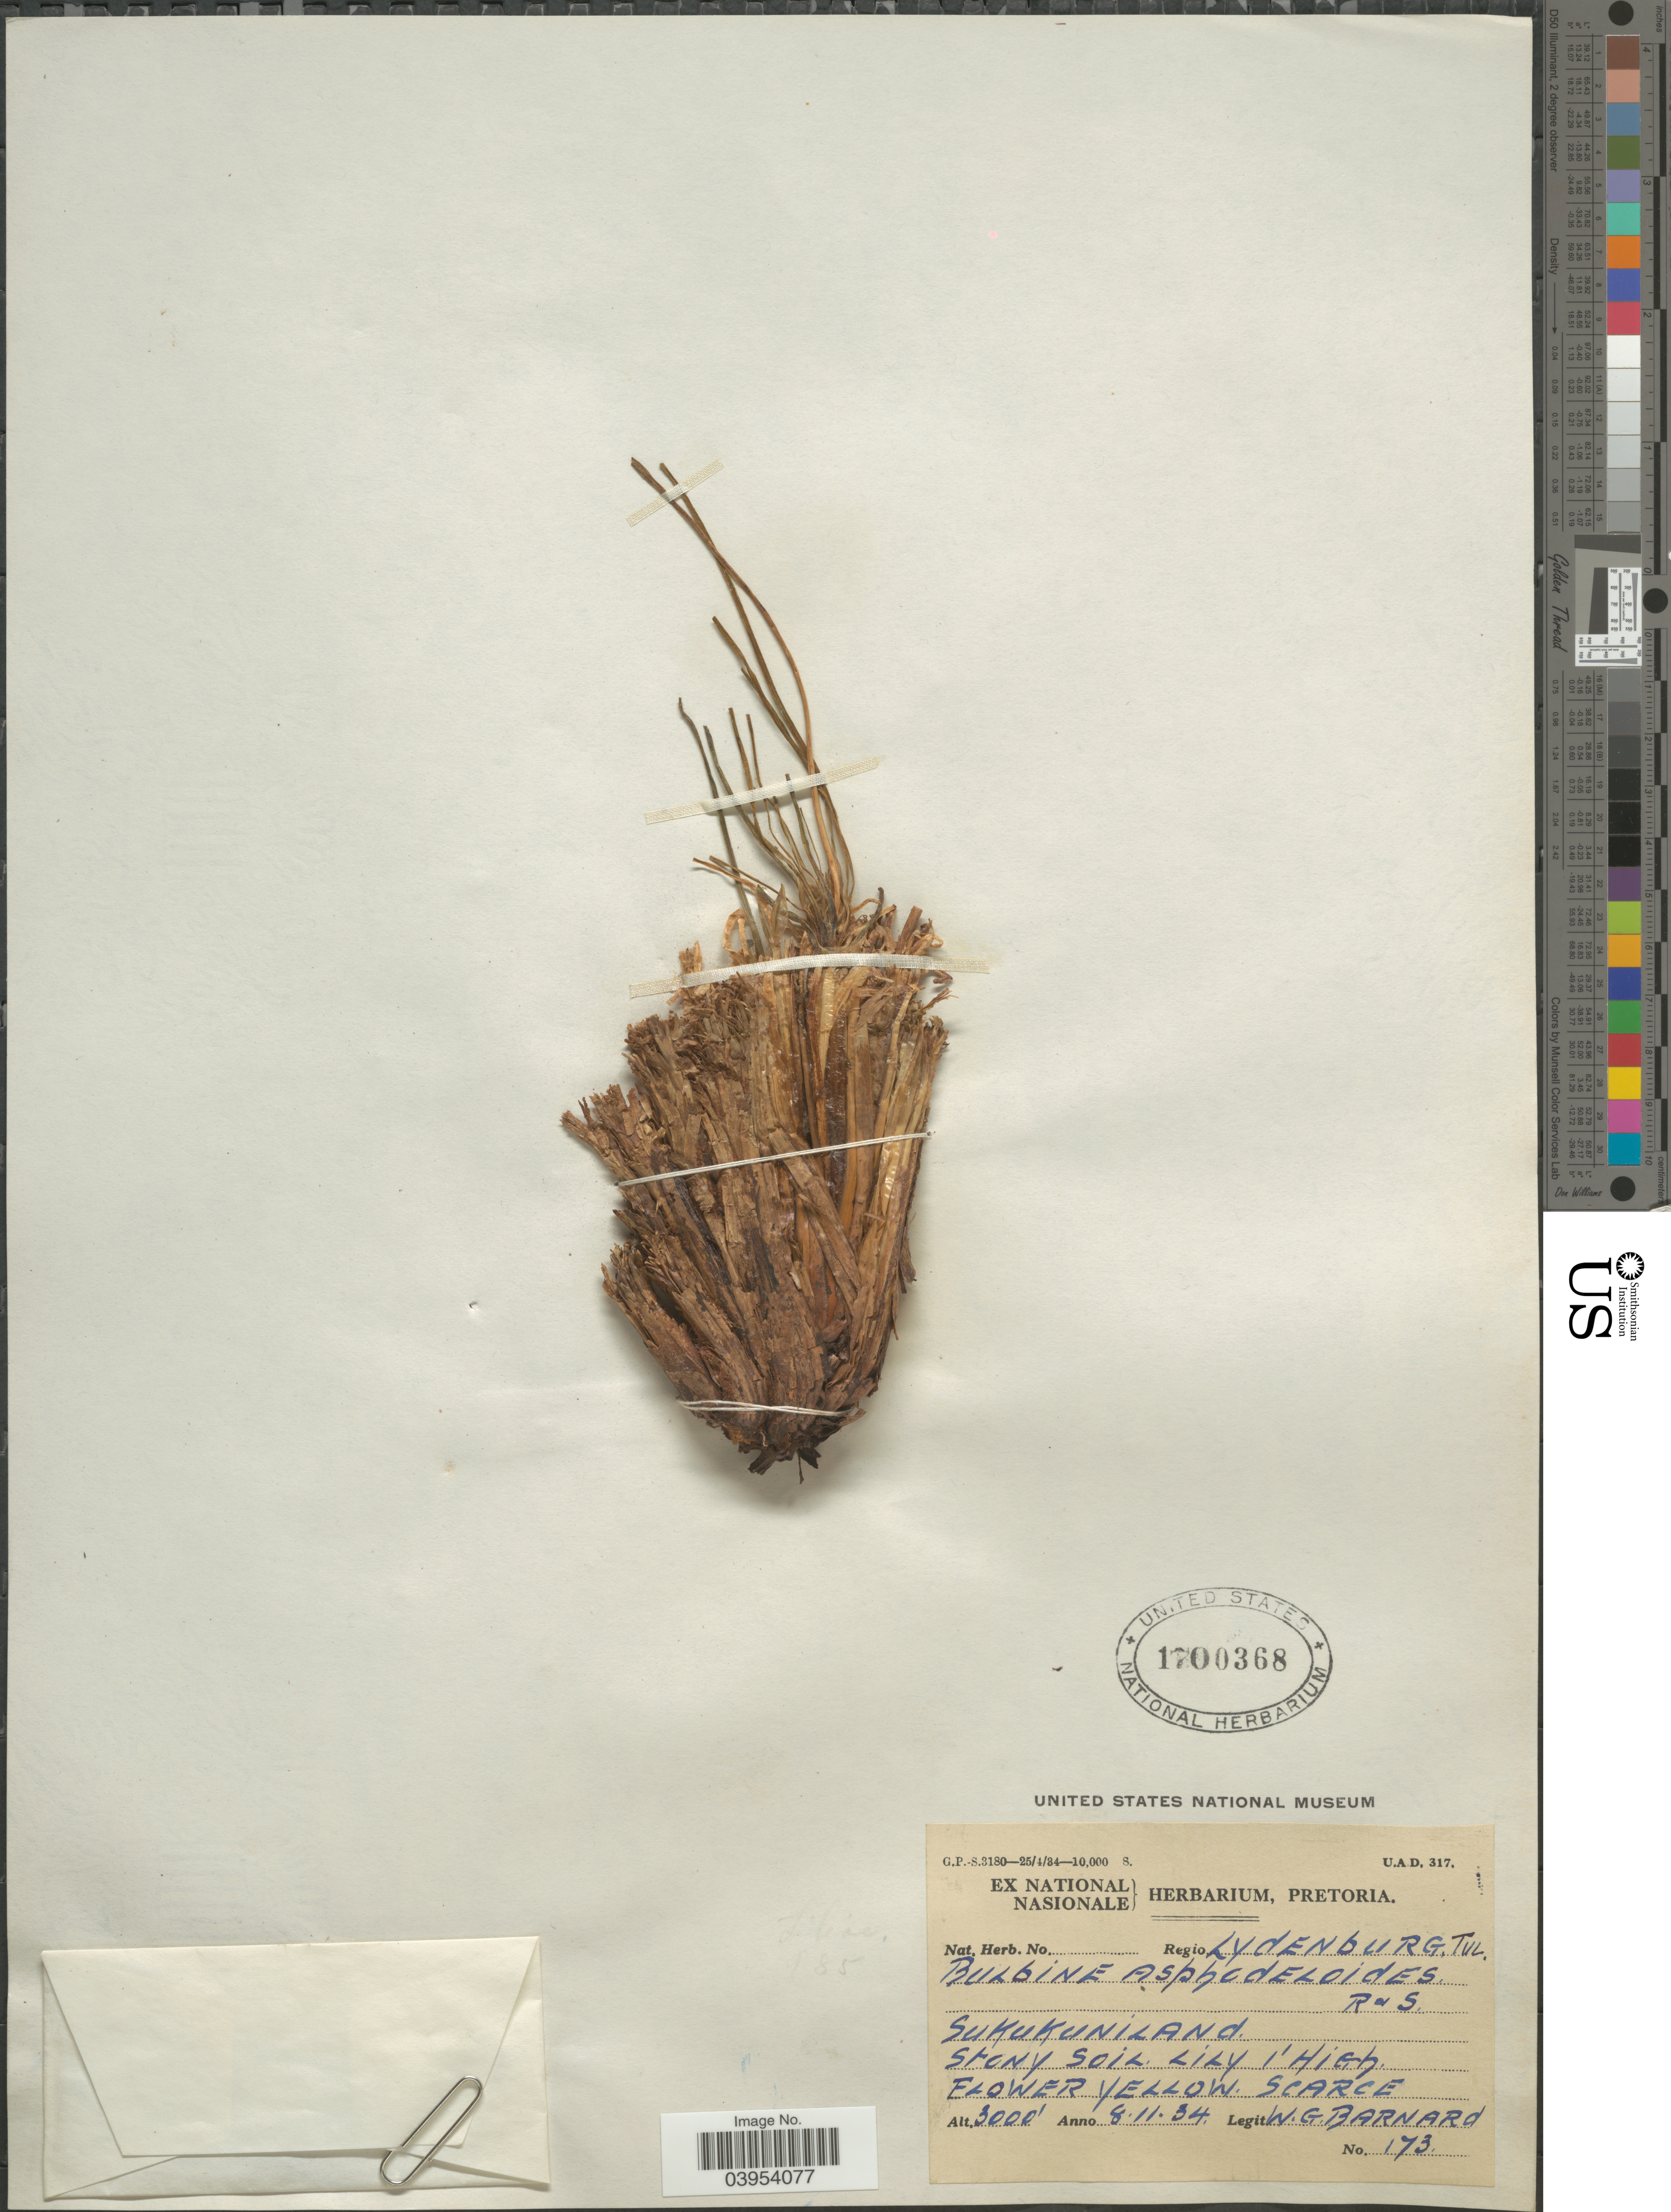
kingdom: Plantae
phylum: Tracheophyta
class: Liliopsida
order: Asparagales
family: Asphodelaceae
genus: Bulbine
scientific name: Bulbine asphodeloides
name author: (L.) Spreng.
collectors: W. Barnard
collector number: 173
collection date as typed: Transcribed d/m/y: 8/11/34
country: South Africa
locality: Regio Lydenburg, Tvl. Sukukuniland.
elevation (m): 914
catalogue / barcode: US 1700368